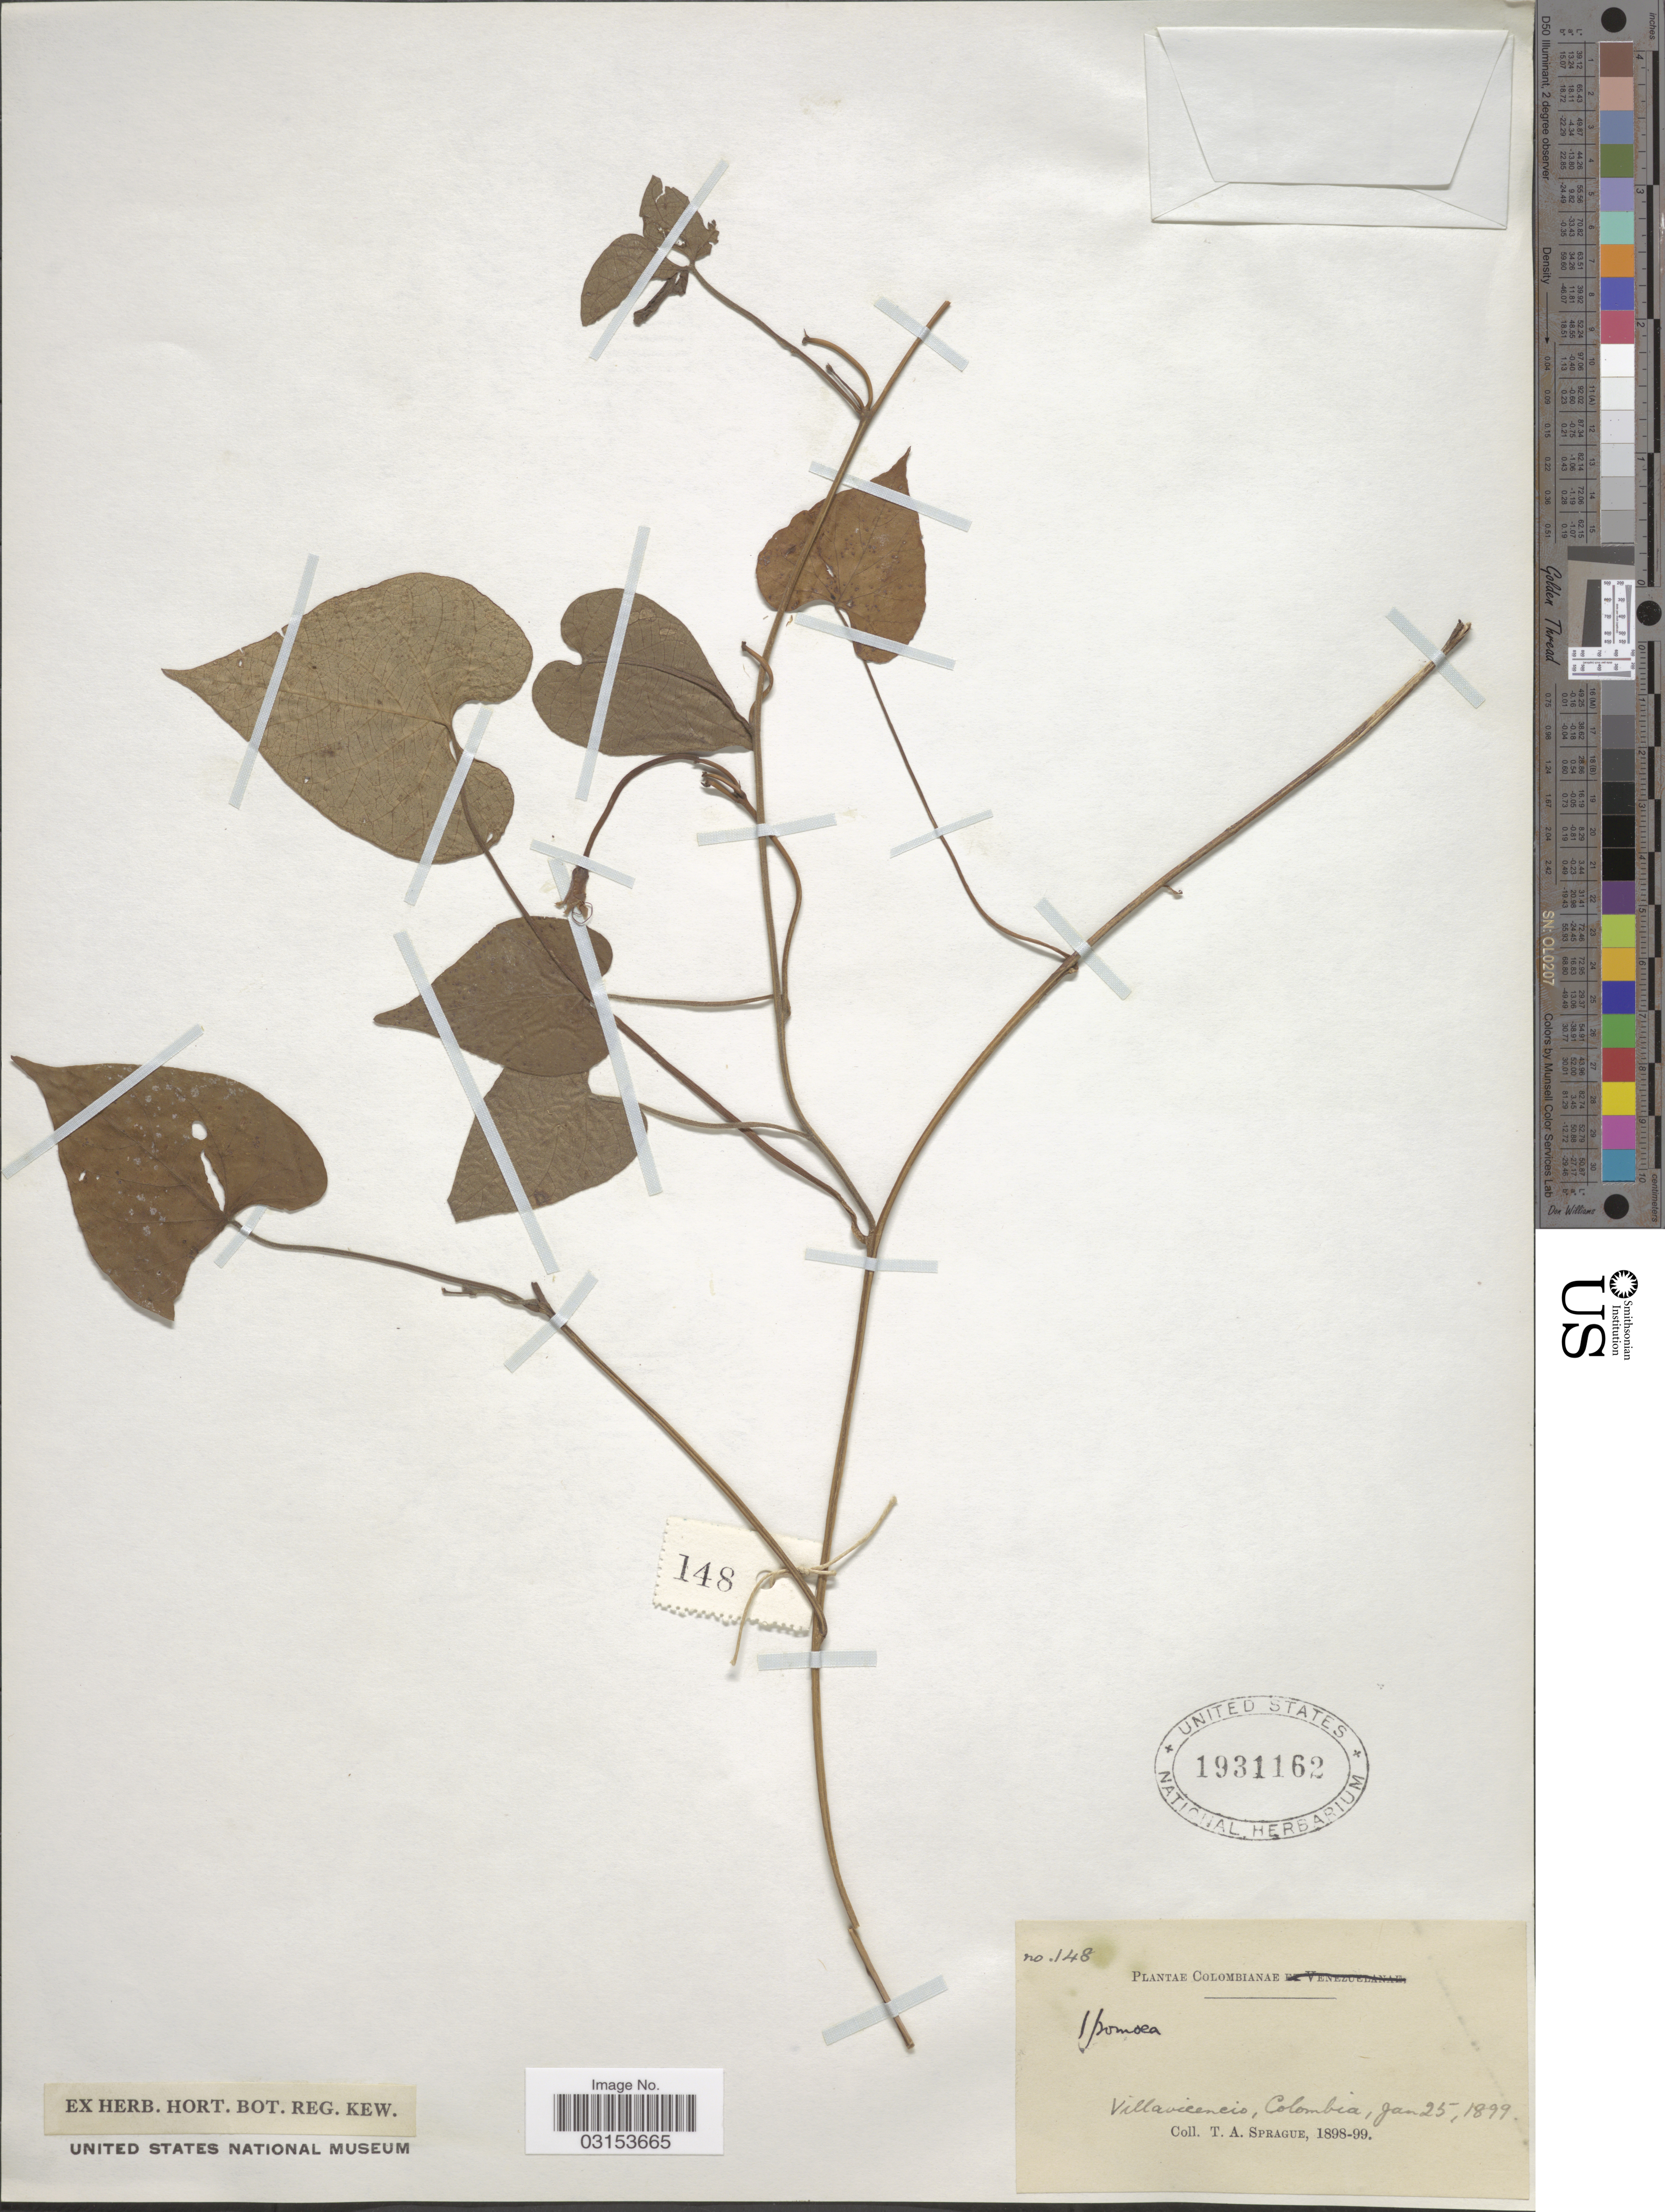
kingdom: Plantae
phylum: Tracheophyta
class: Magnoliopsida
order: Solanales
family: Convolvulaceae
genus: Ipomoea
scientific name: Ipomoea sp.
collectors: T. A. Sprague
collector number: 148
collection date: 1899-01-25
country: Colombia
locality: Villavicencio.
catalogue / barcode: US 1931162